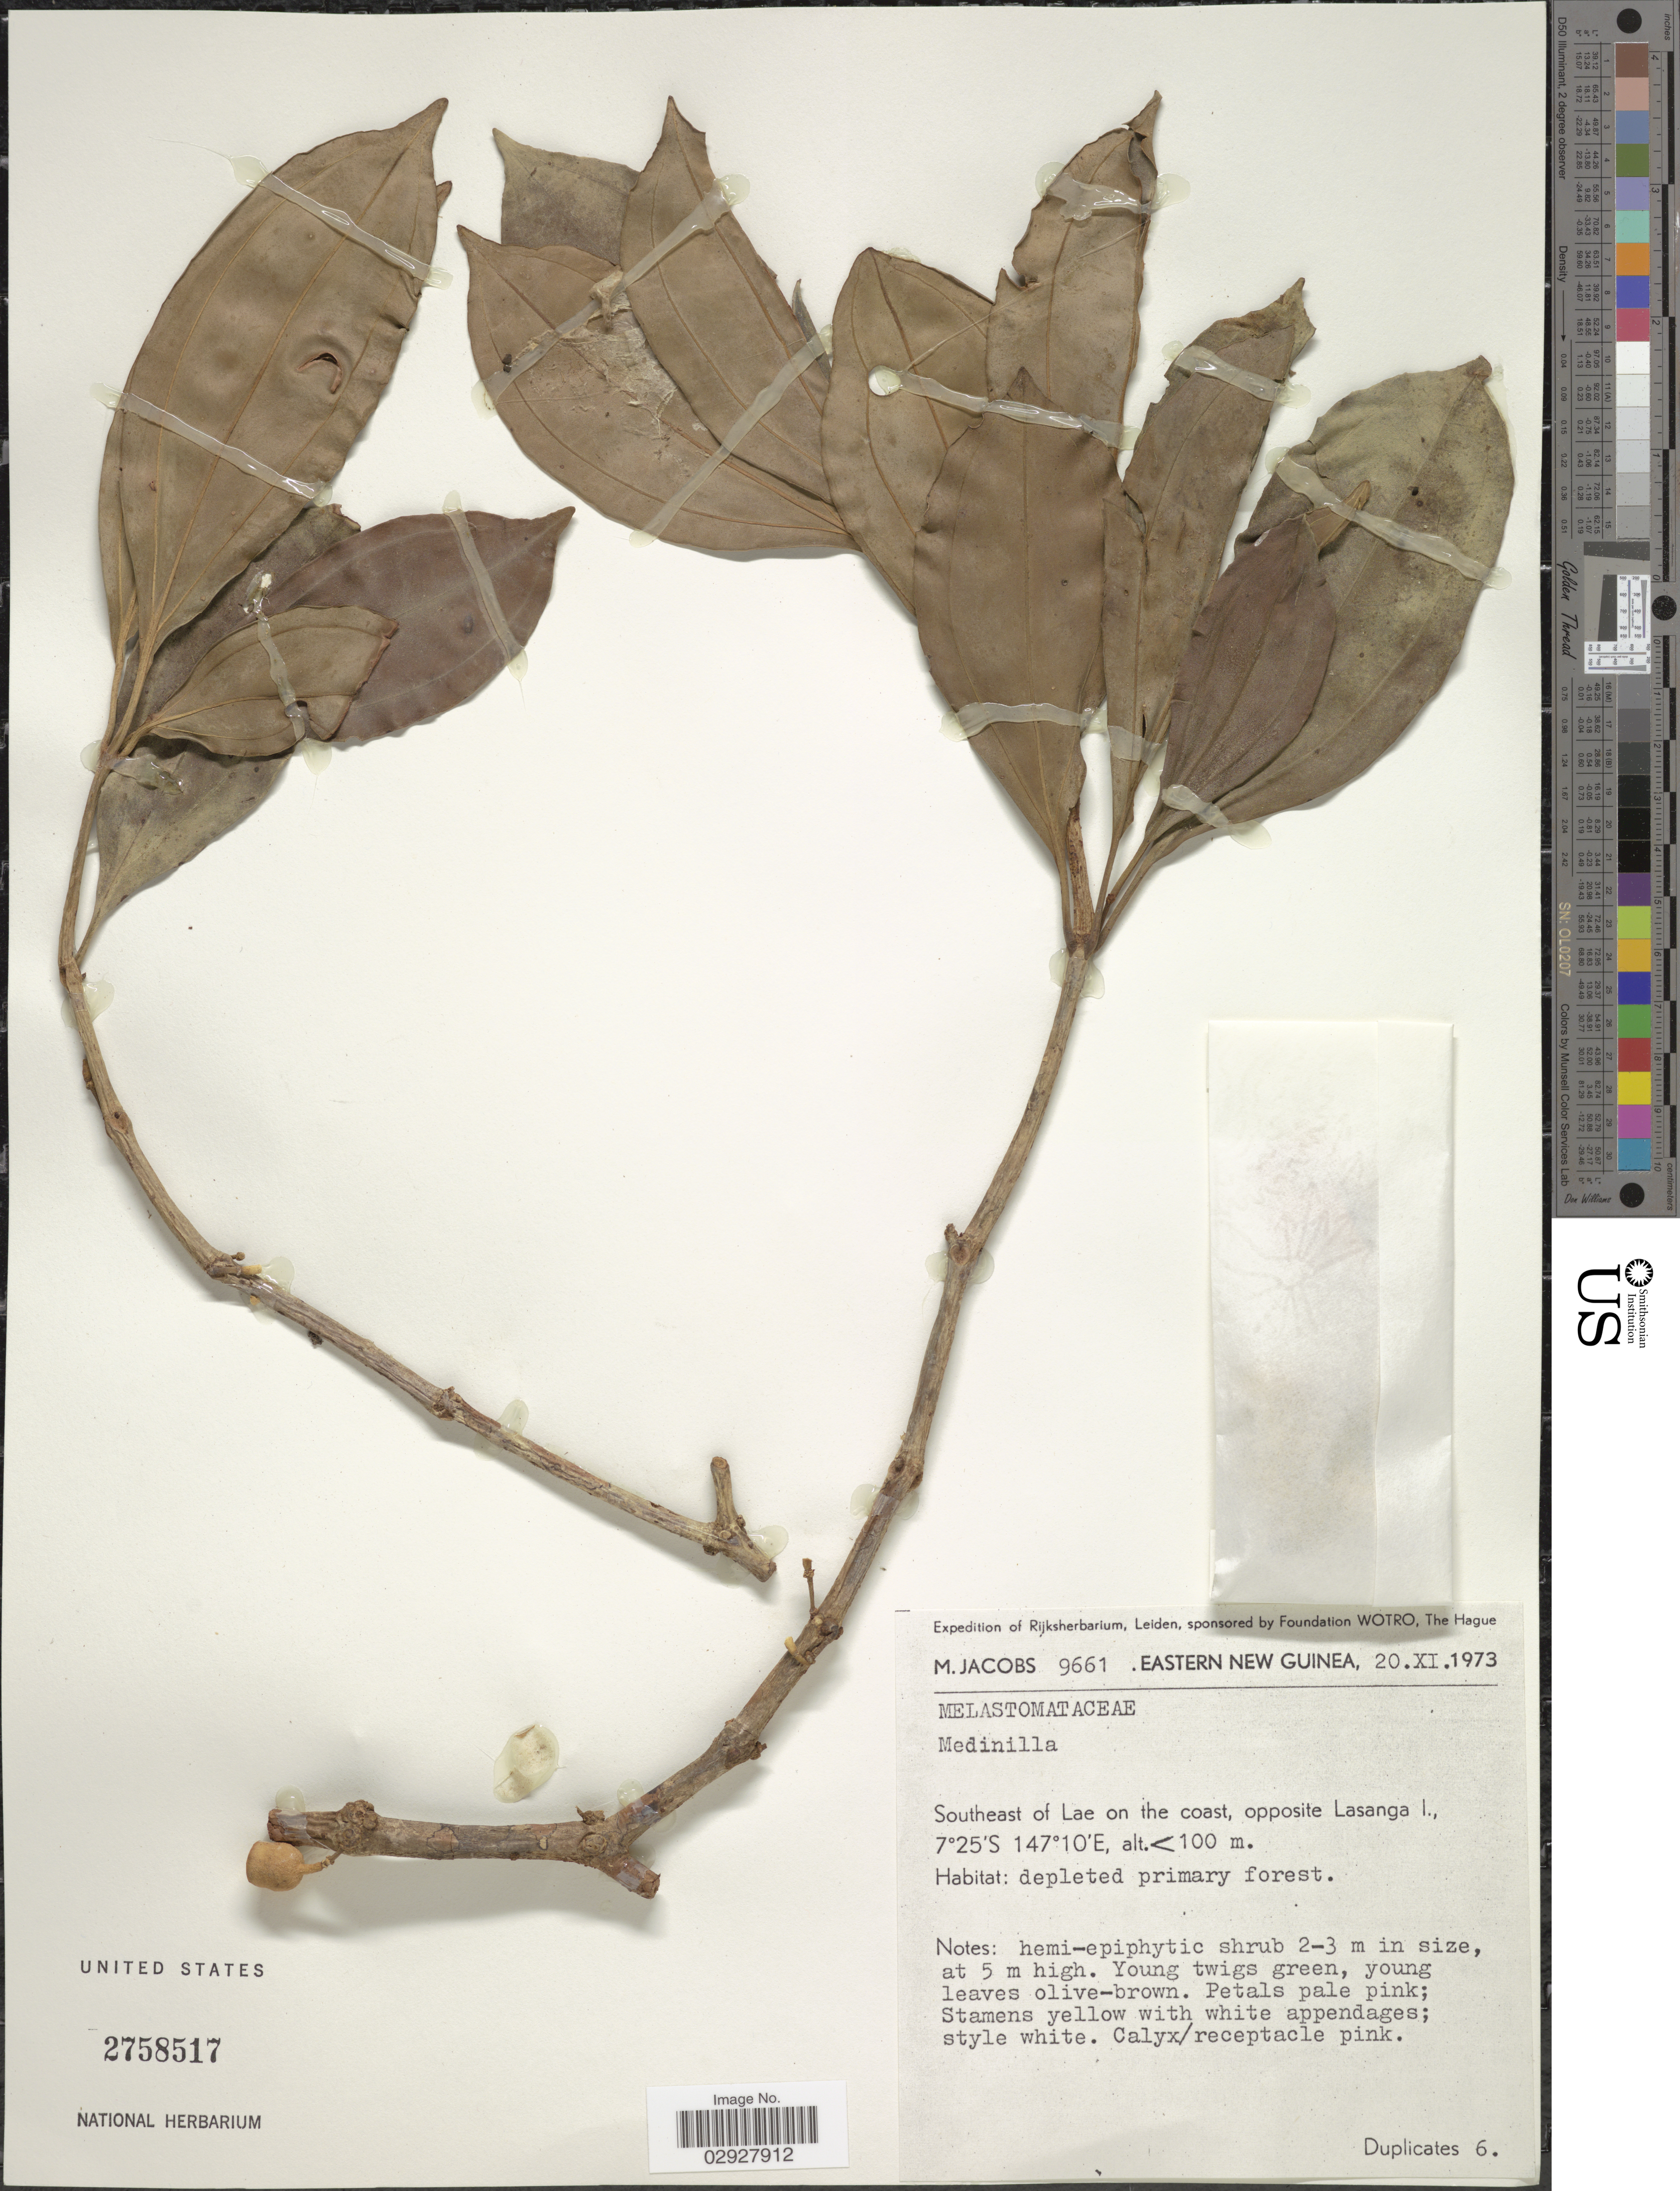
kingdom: Plantae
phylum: Tracheophyta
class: Magnoliopsida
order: Myrtales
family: Melastomataceae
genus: Medinilla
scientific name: Medinilla sp.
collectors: M. Jacobs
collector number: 9661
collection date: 1973-11-20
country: Papua New Guinea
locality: Eastern New Guinea, Southeast of Lae on the coast, opposite Lasanga I.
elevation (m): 100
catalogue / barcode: US 2758517